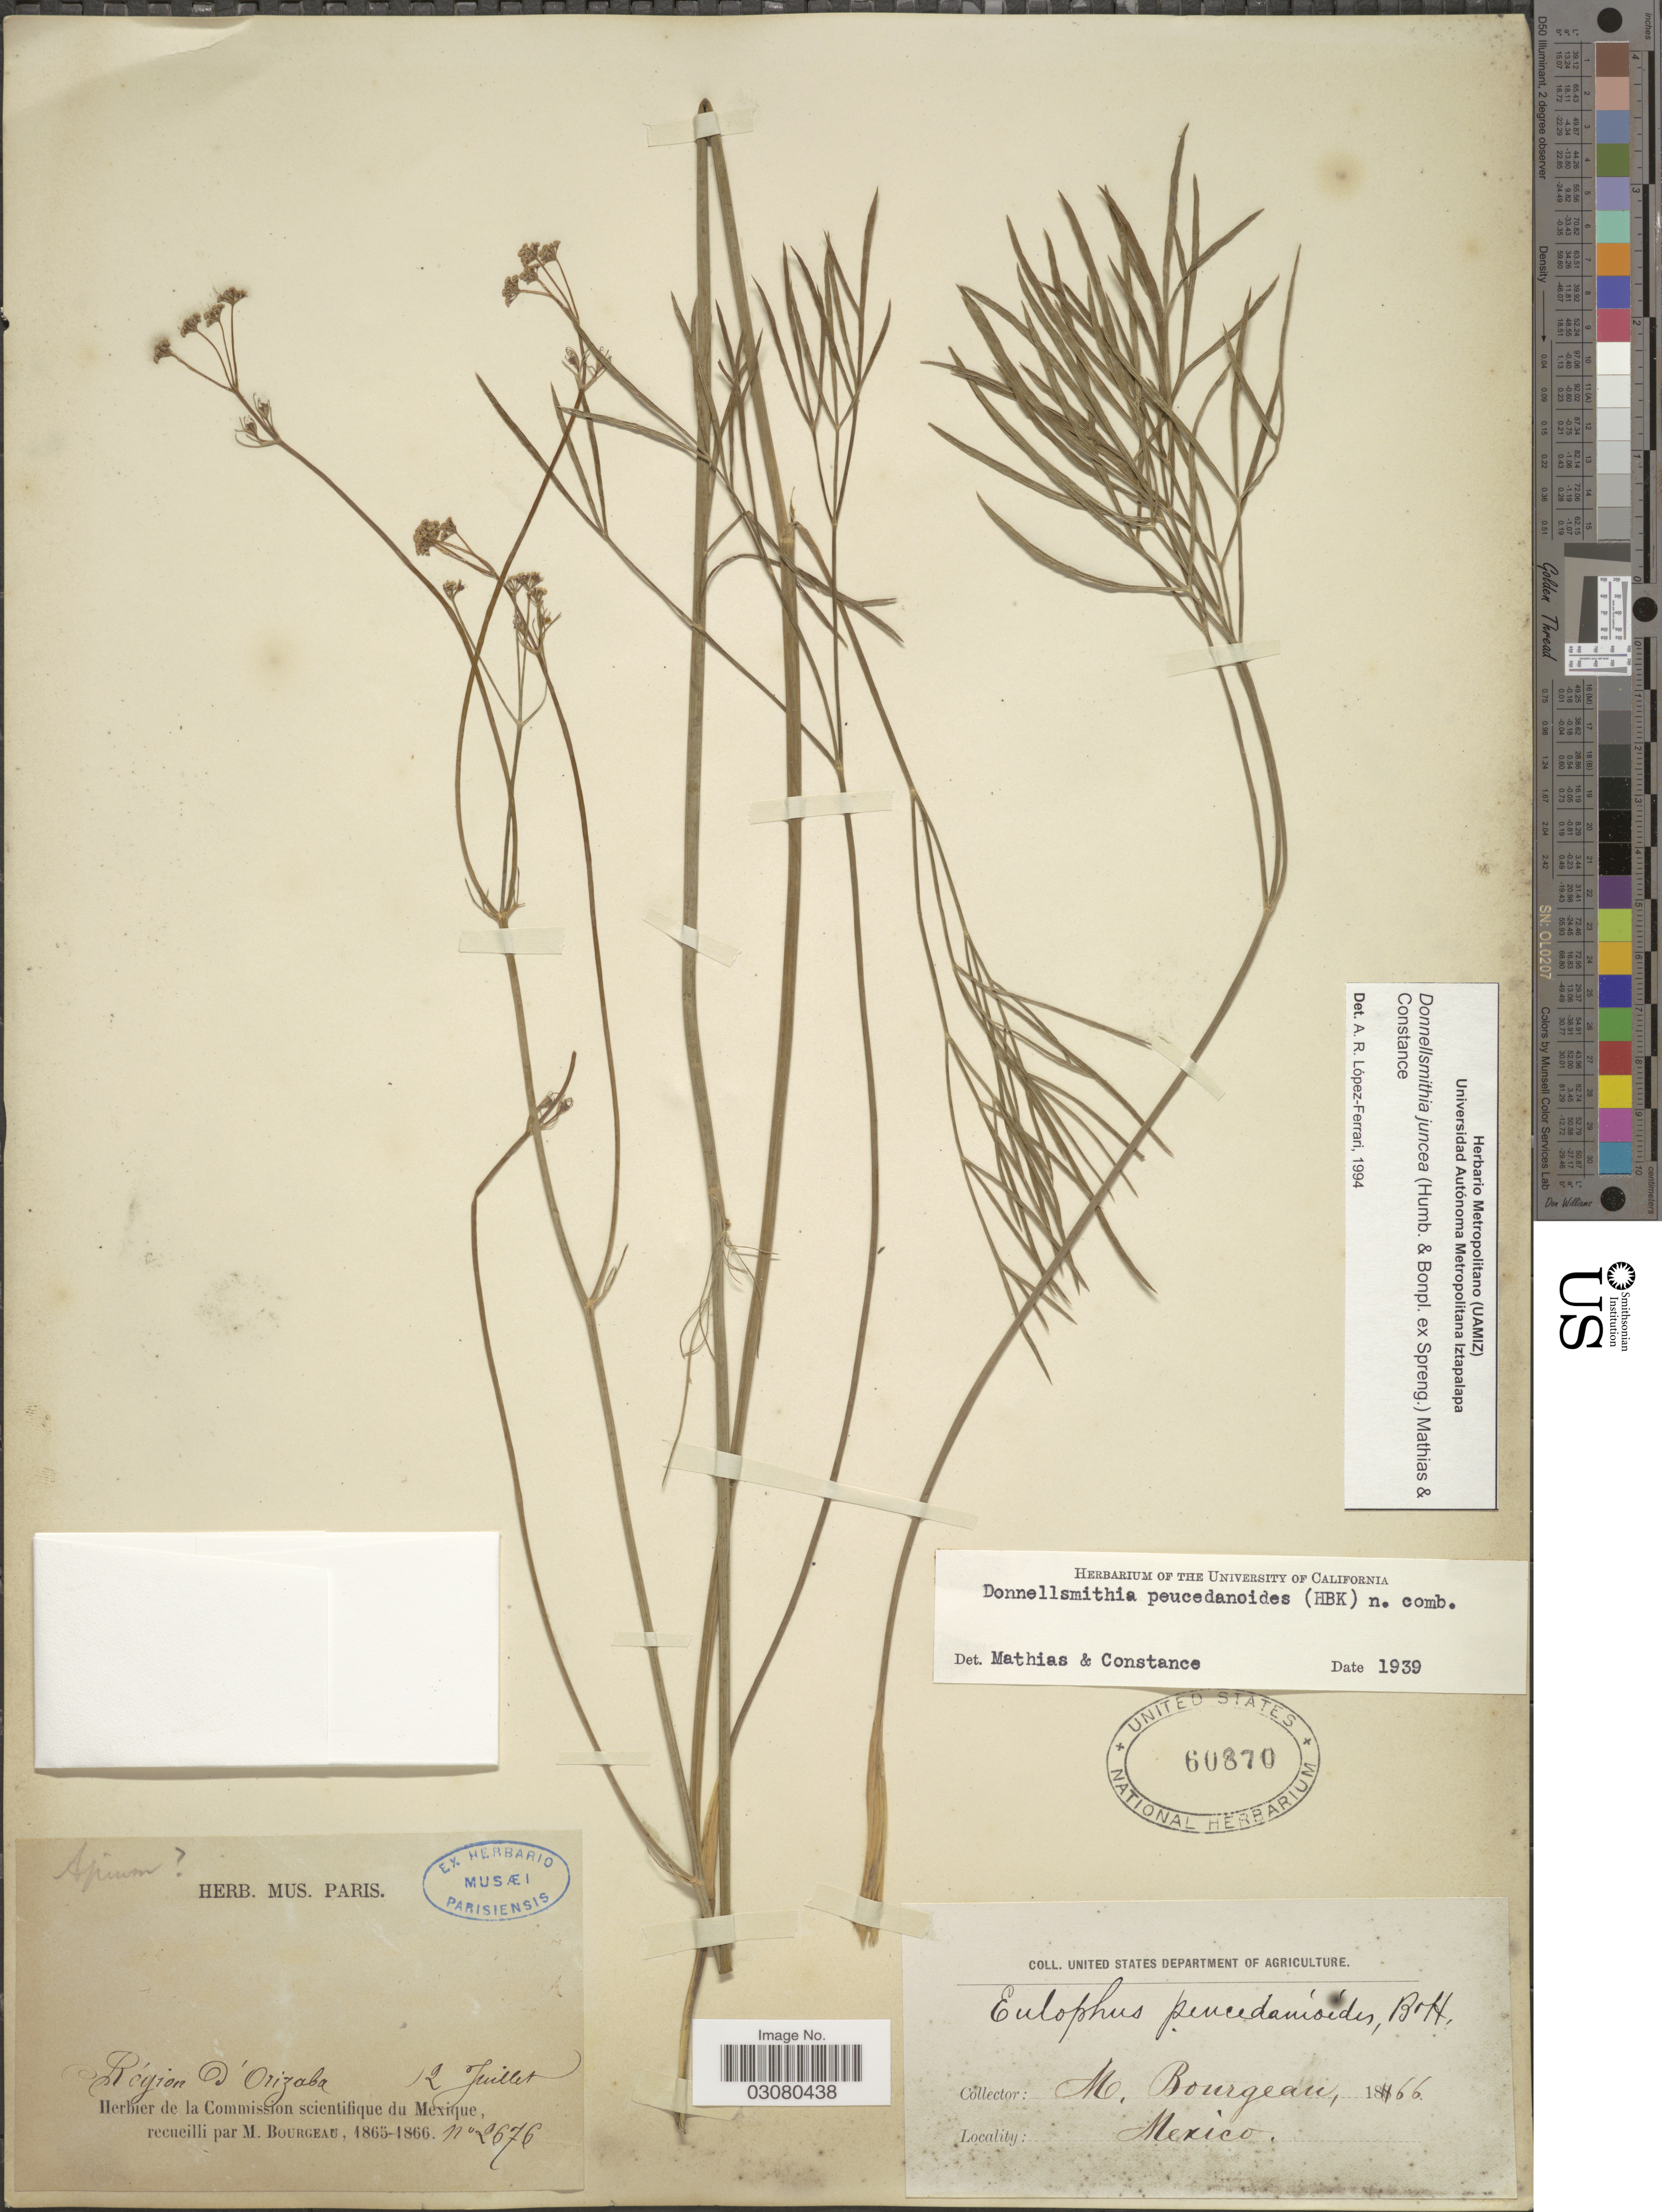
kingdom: Plantae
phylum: Tracheophyta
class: Magnoliopsida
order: Apiales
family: Apiaceae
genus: Donnellsmithia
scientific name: Donnellsmithia juncea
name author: (Humb. & Bonpl. ex Spreng.) Mathias & Constance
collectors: M. Bourgeau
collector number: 2676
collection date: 1866-07-12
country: Mexico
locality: Région d'Orizaba.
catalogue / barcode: US 60870